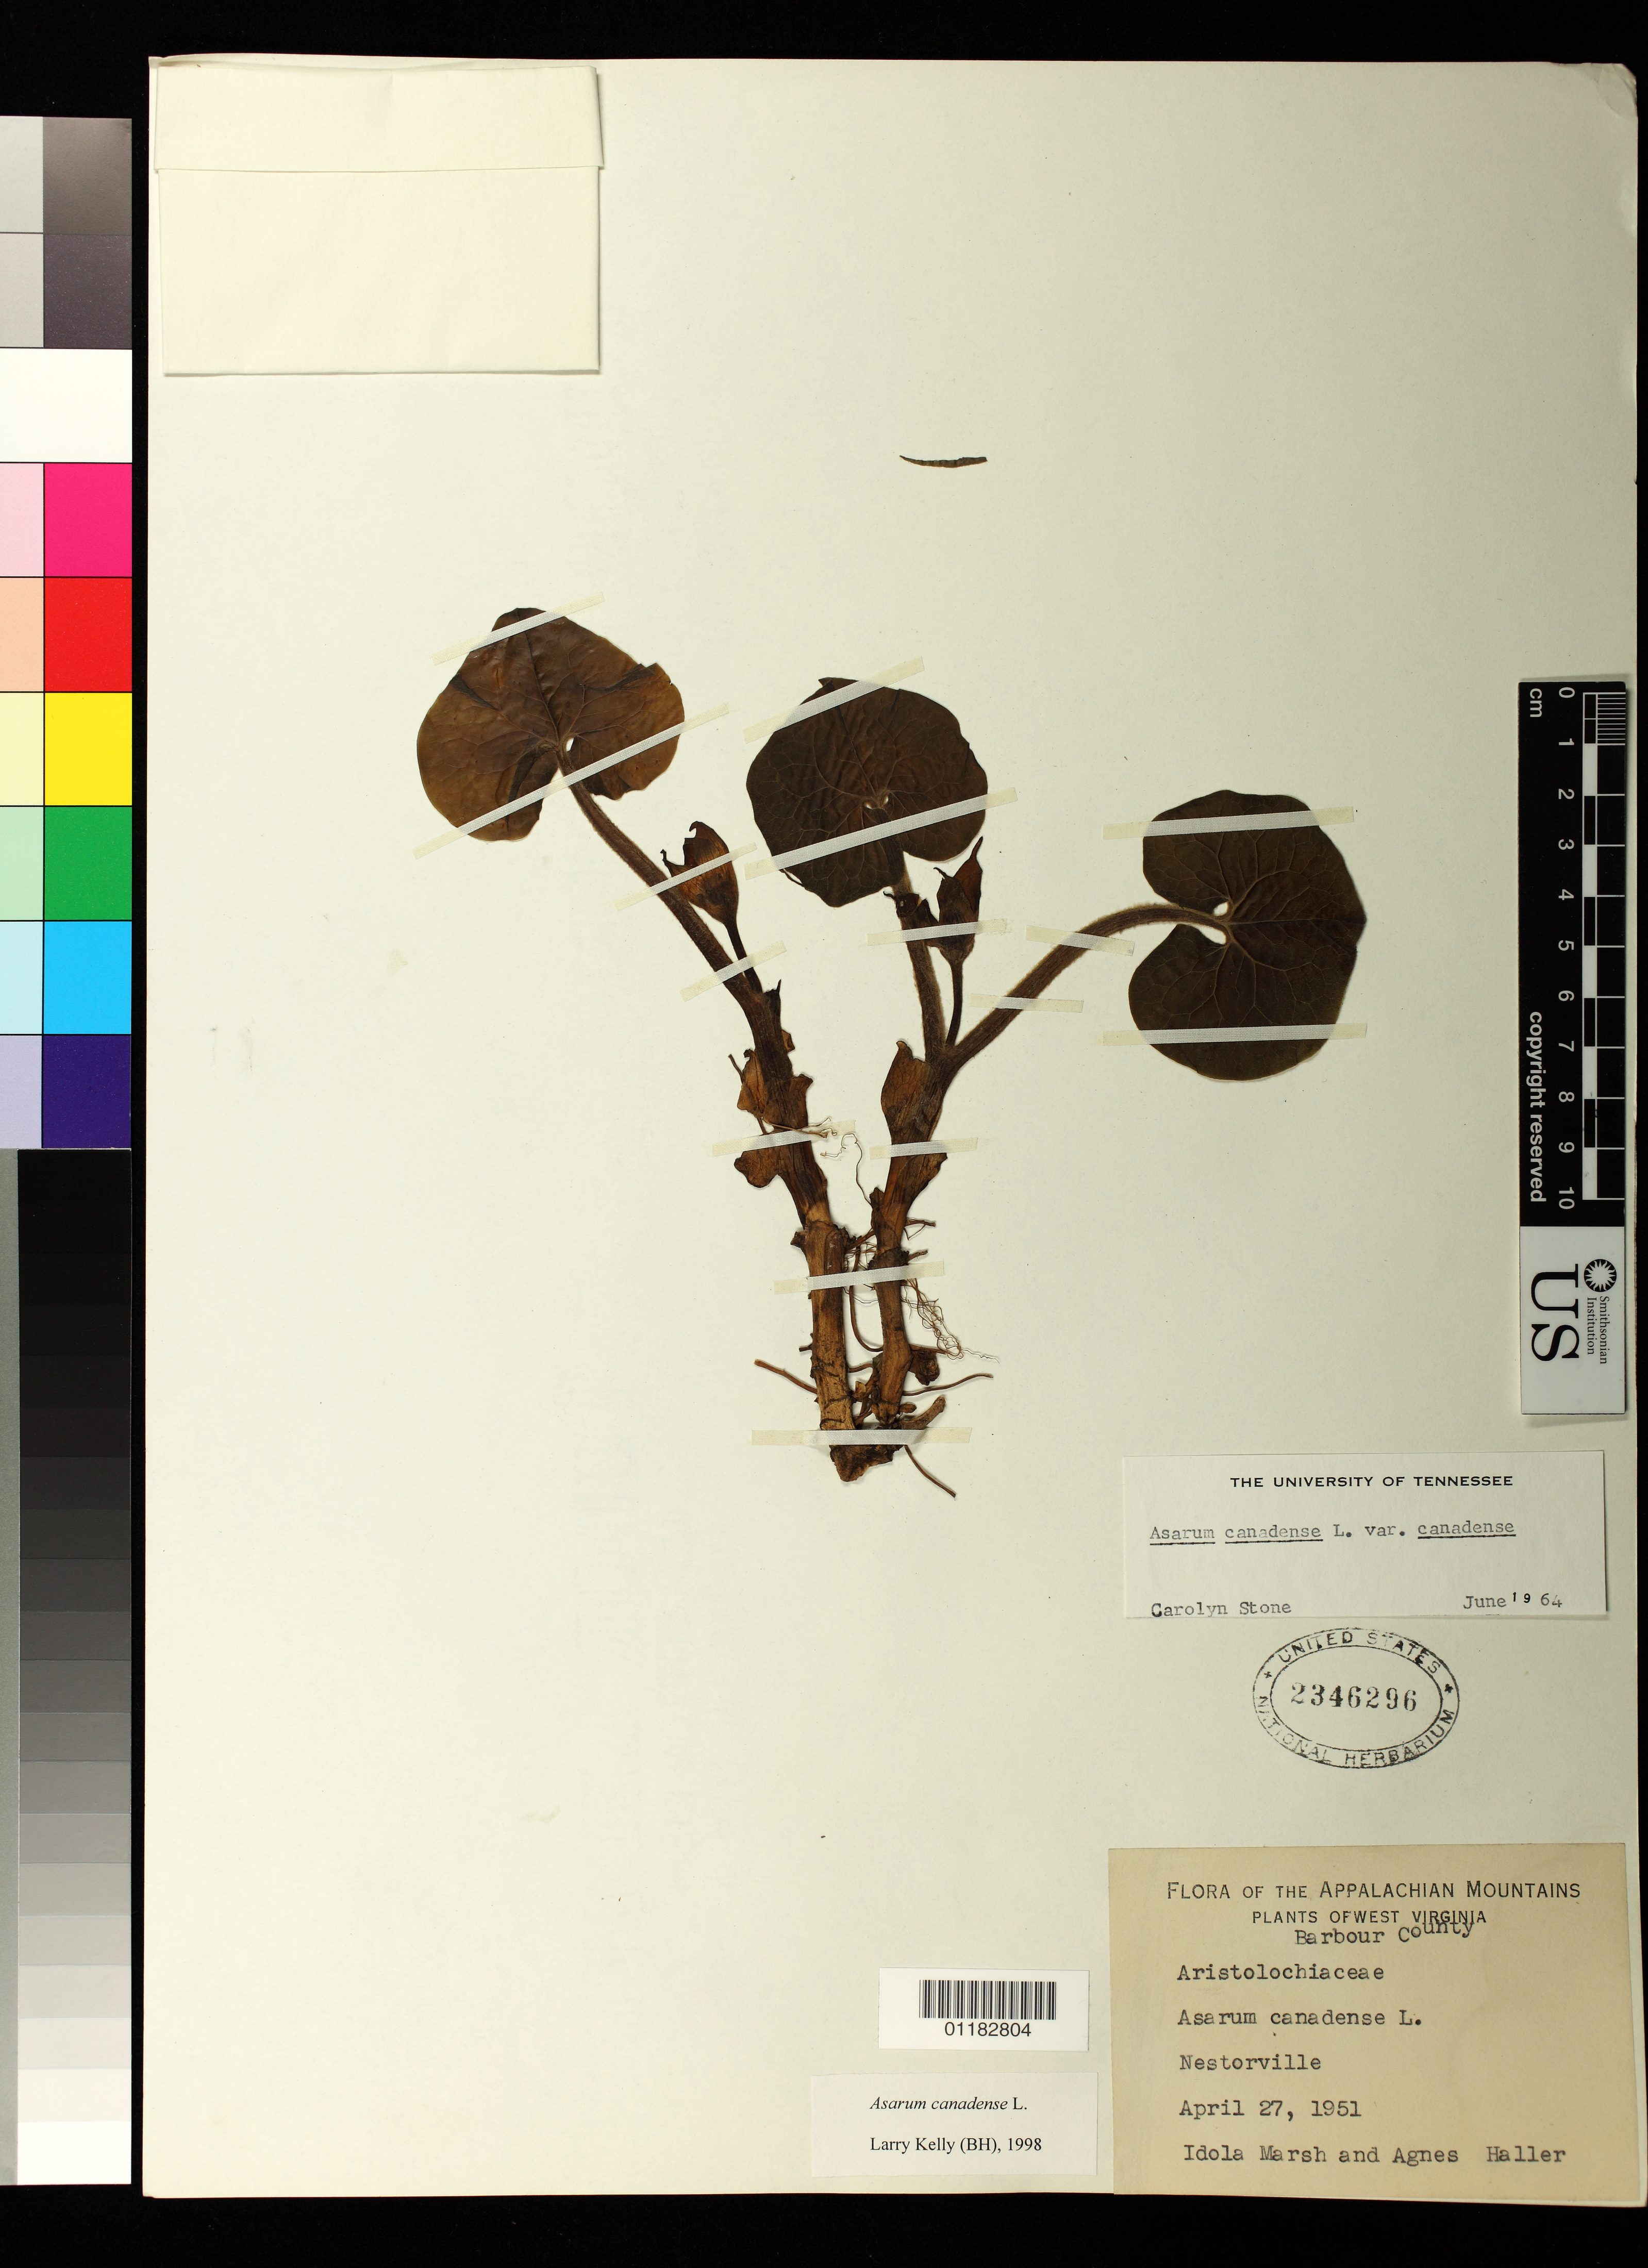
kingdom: Plantae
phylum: Tracheophyta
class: Magnoliopsida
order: Piperales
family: Aristolochiaceae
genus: Asarum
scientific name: Asarum canadense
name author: L.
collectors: I. Marsh & A. Haller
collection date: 1951-04-27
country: United States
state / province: West Virginia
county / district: Barbour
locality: Barbour County: Nestorville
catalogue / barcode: US 2346296